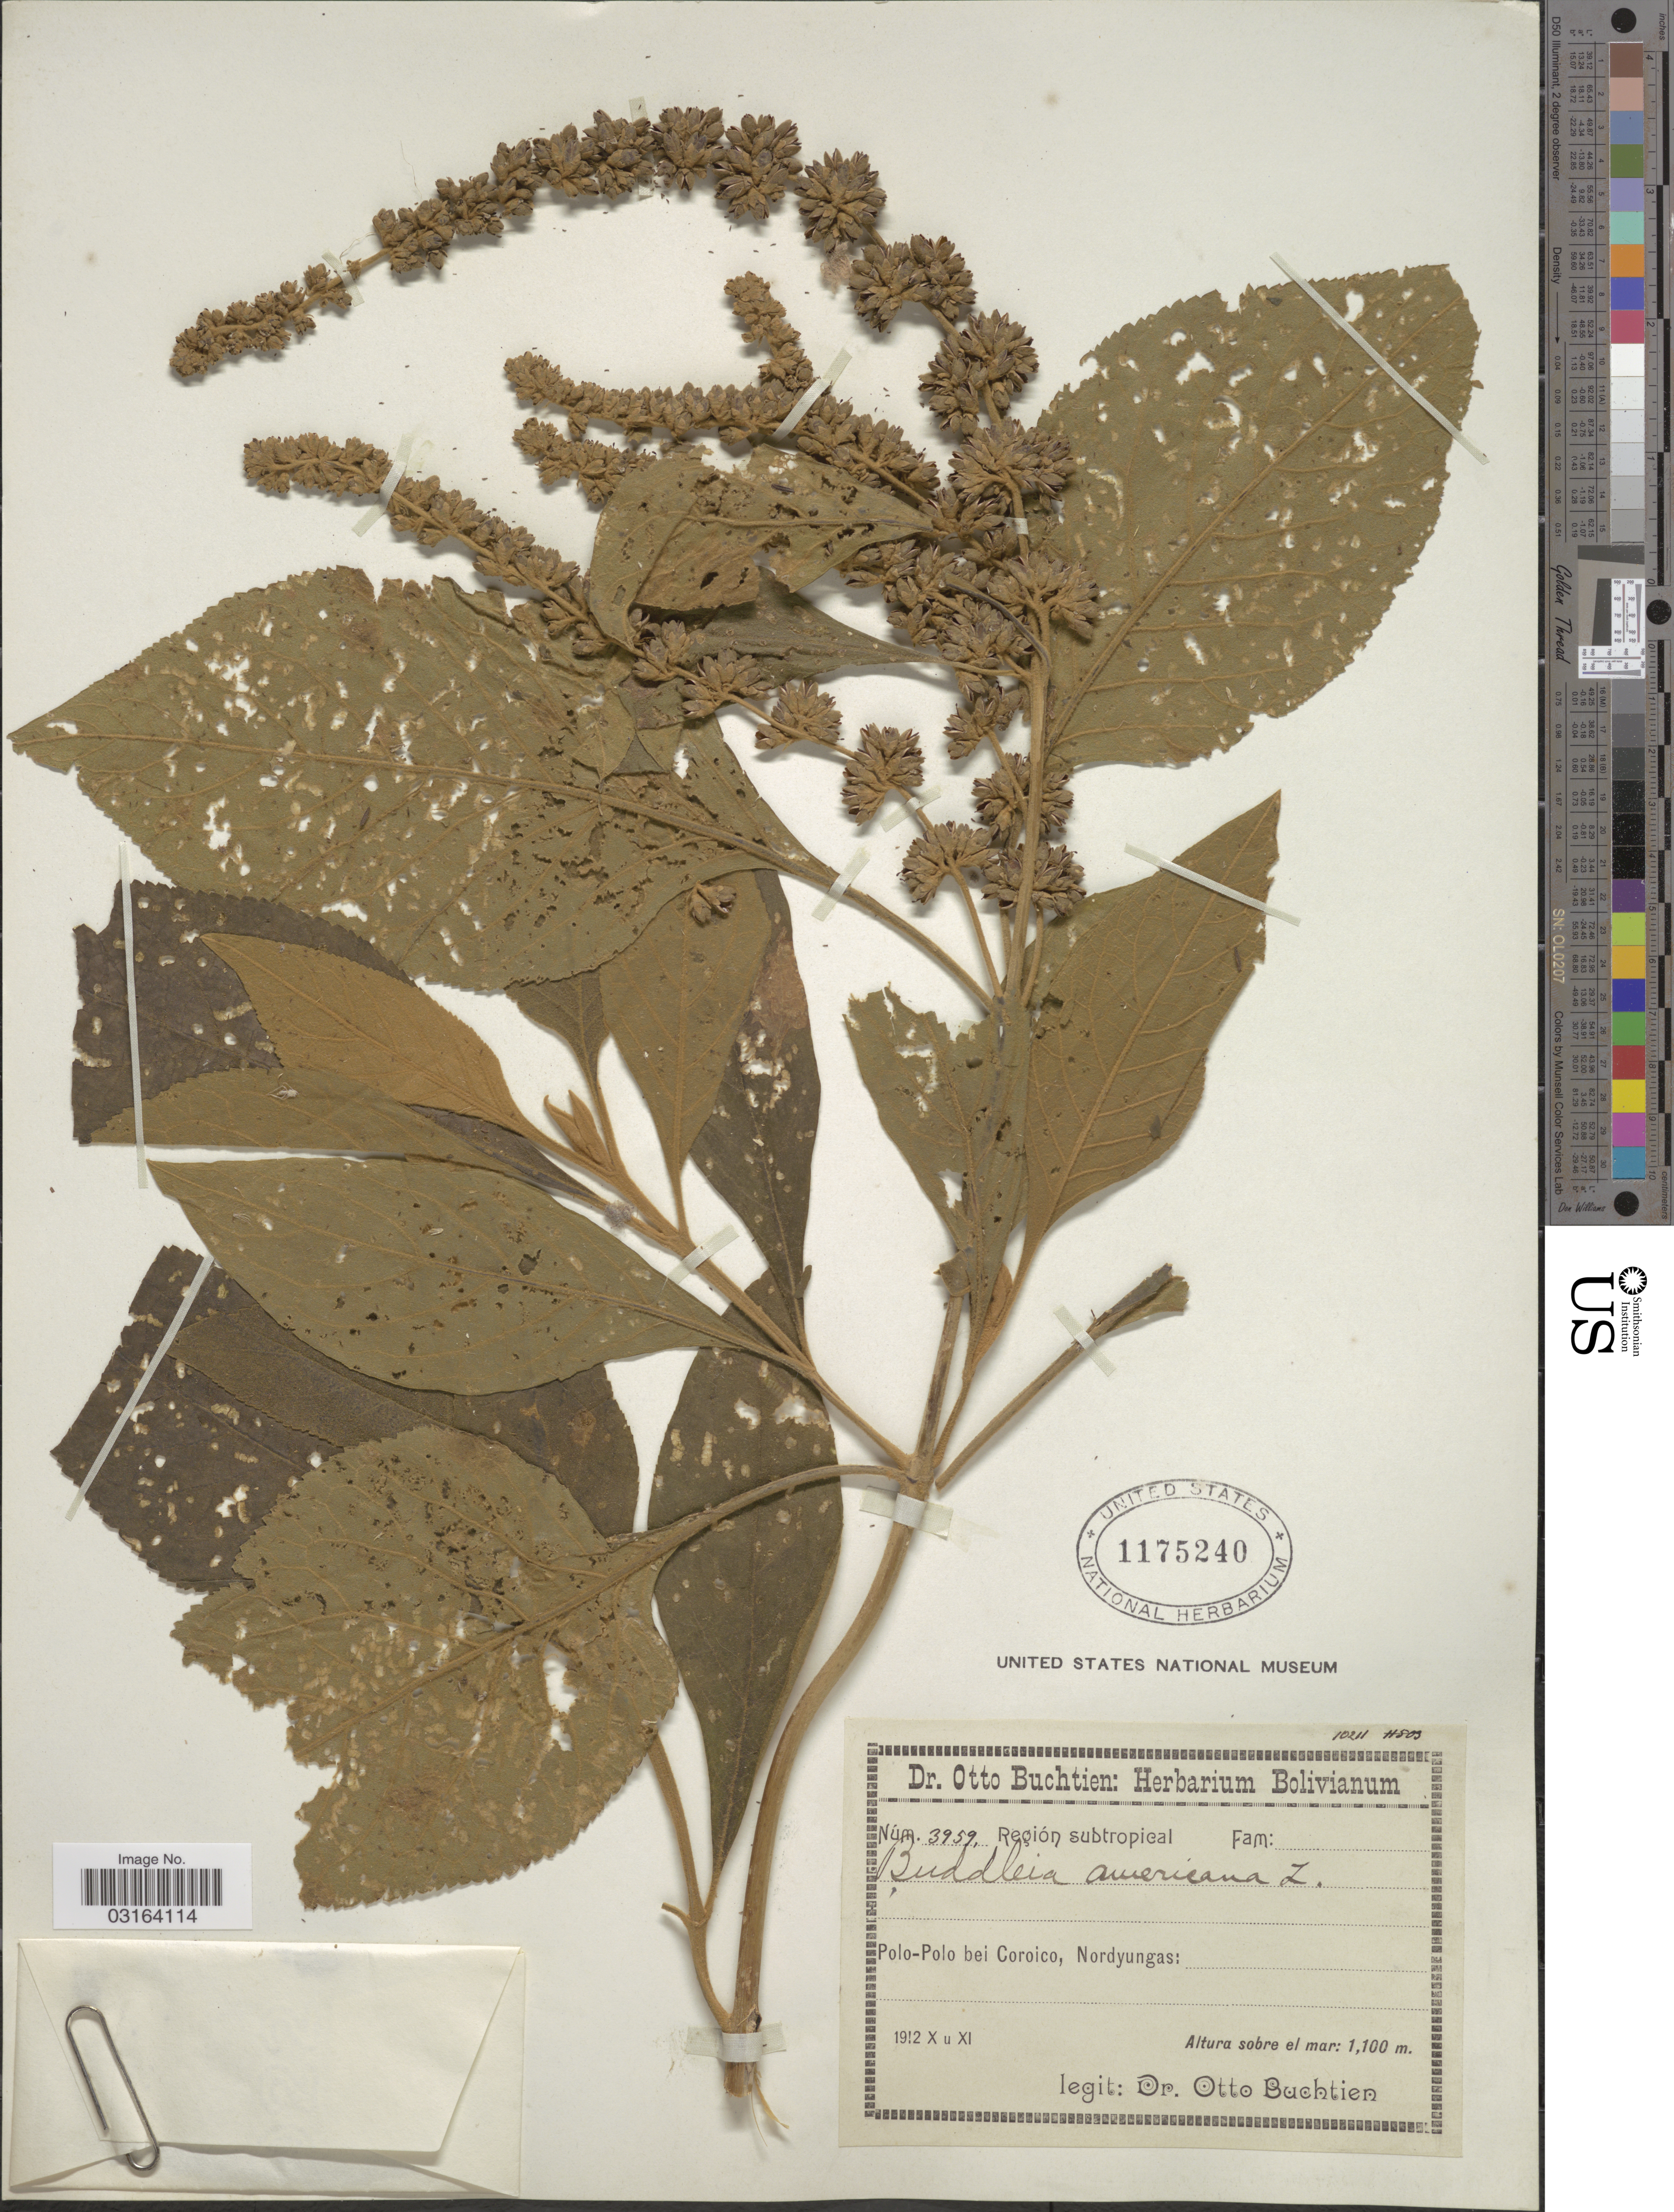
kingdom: Plantae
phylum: Tracheophyta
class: Magnoliopsida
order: Lamiales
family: Scrophulariaceae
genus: Buddleja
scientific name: Buddleja americana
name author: L.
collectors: O. Buchtien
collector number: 3959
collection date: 1912-10/1912-11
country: Bolivia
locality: Región subtropical, Polo-Polo bei Coroico, Nordyungas.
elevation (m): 1100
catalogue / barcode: US 1175240